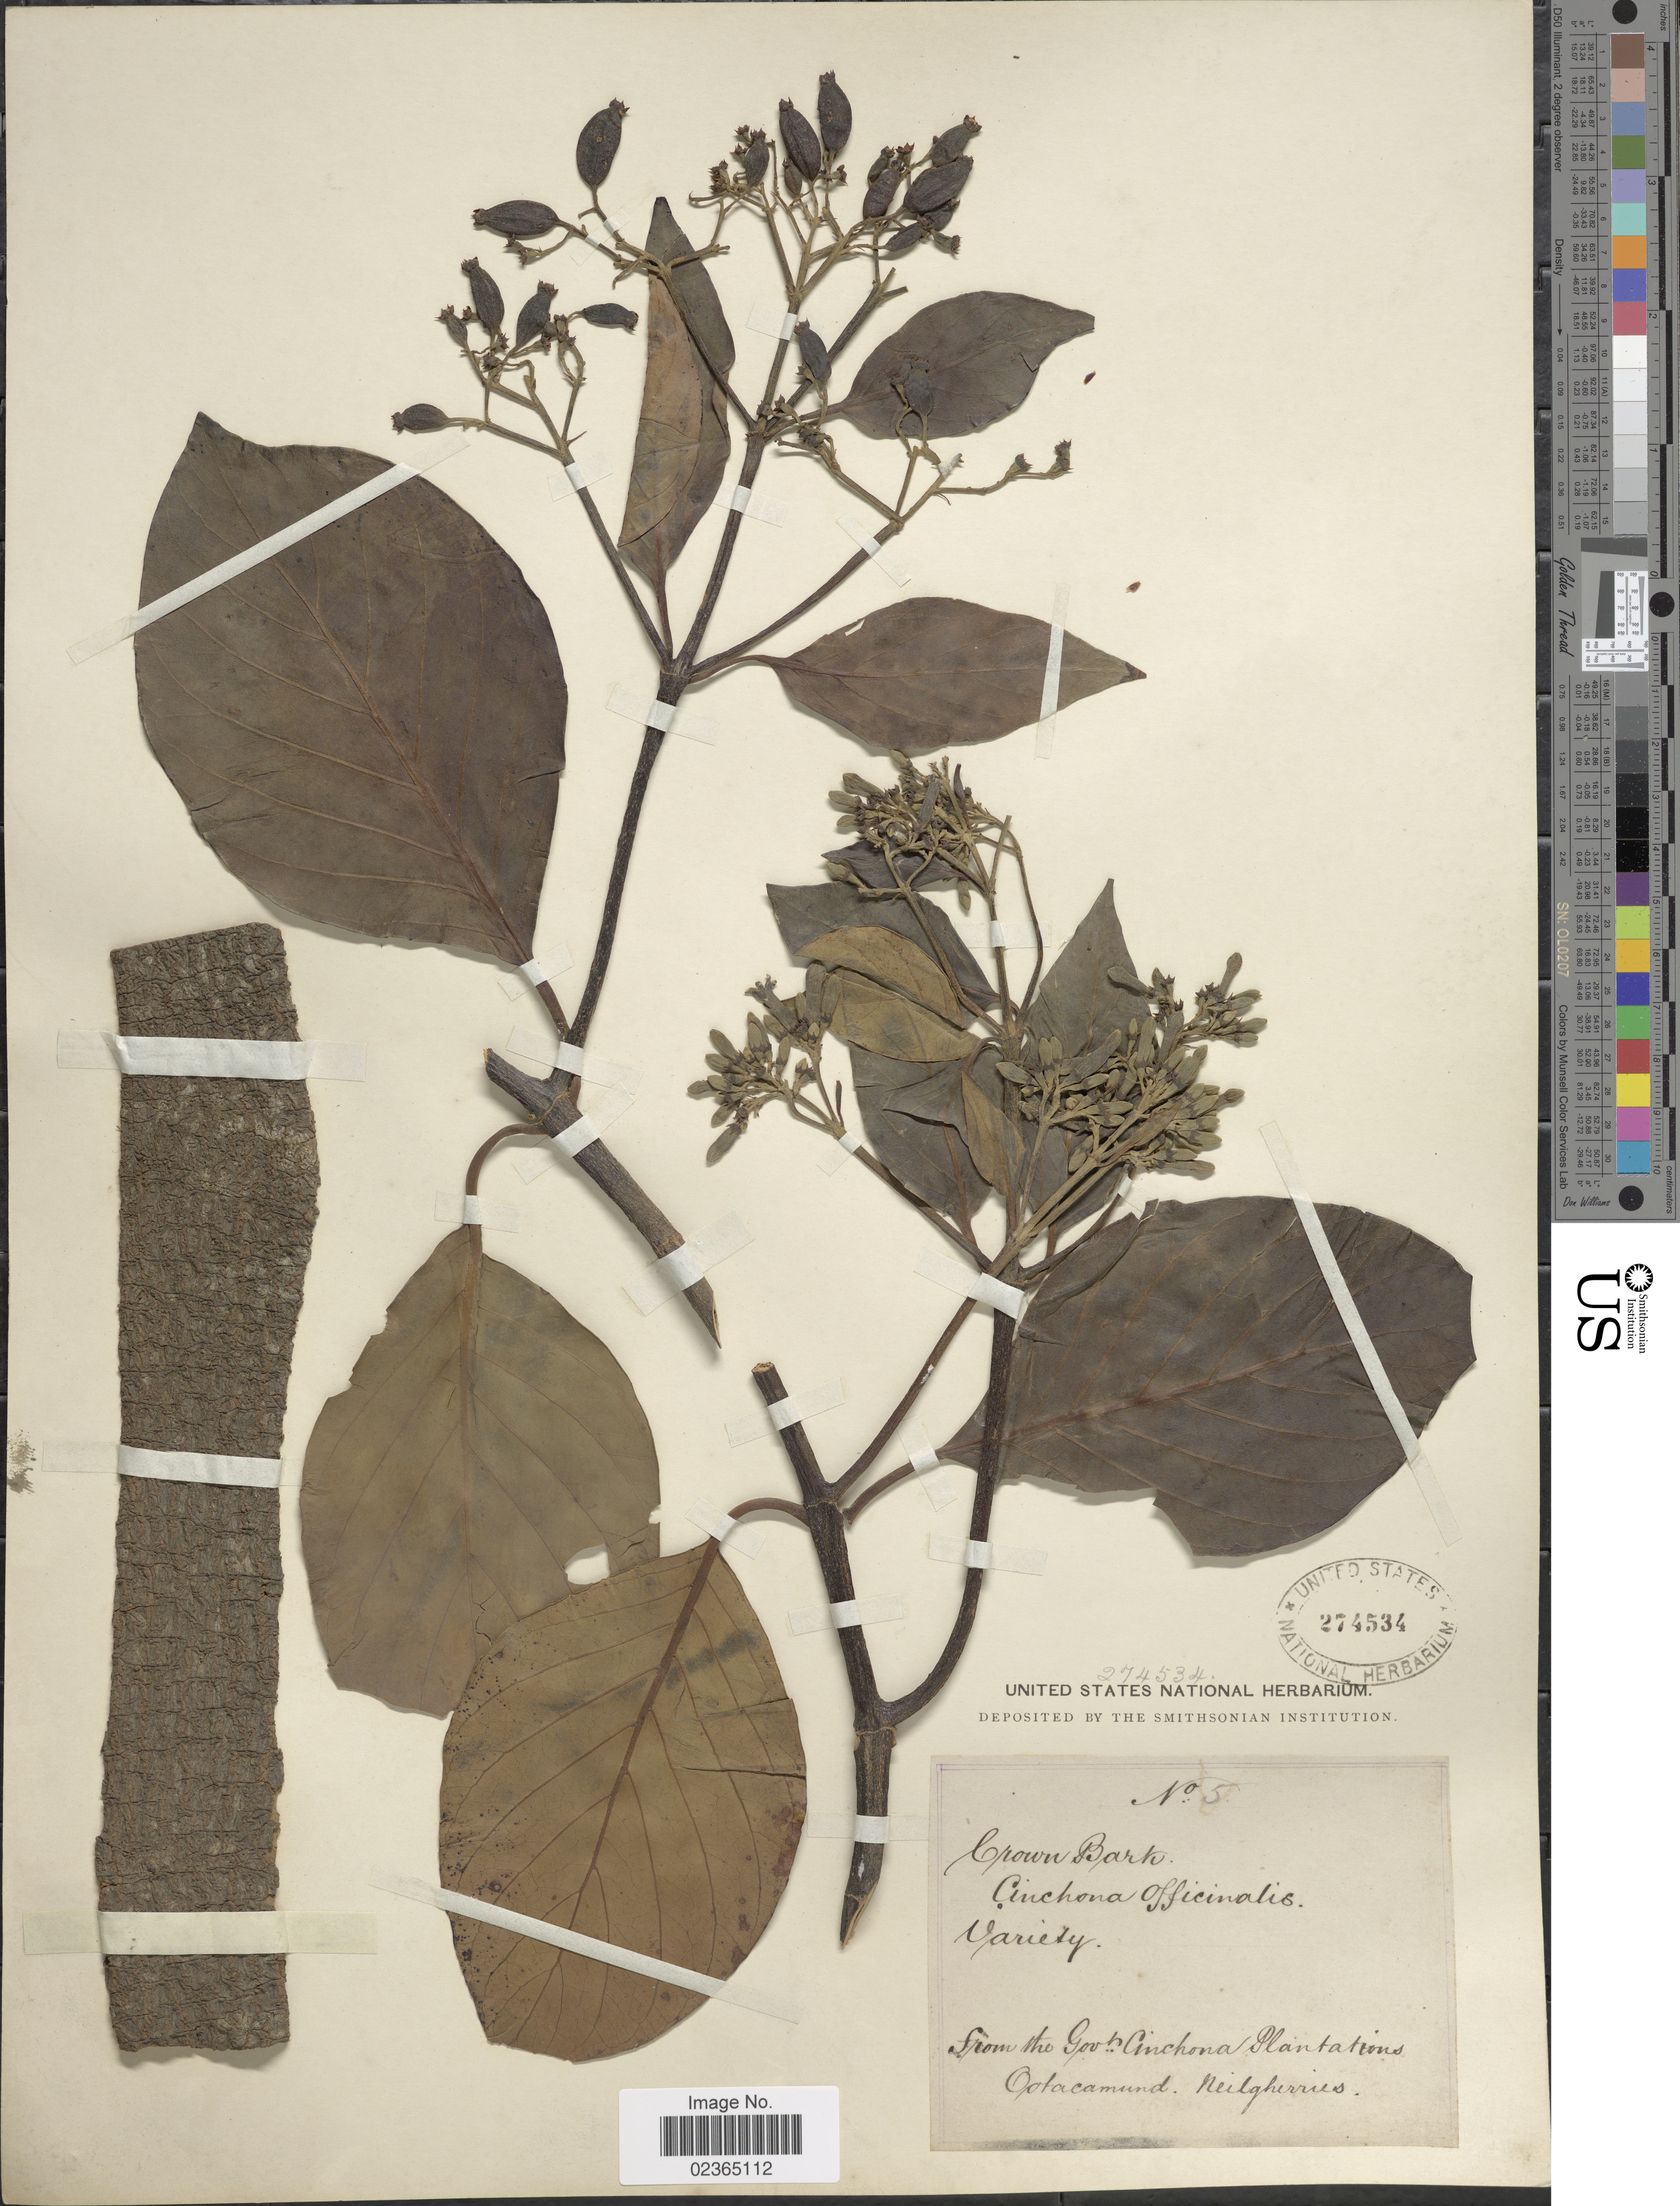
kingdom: Plantae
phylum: Tracheophyta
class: Magnoliopsida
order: Gentianales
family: Rubiaceae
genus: Cinchona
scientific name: Cinchona officinalis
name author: L.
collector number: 5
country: India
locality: Govt. Cinchona Plantations Ootacamund Neilgherries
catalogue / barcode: US 274534